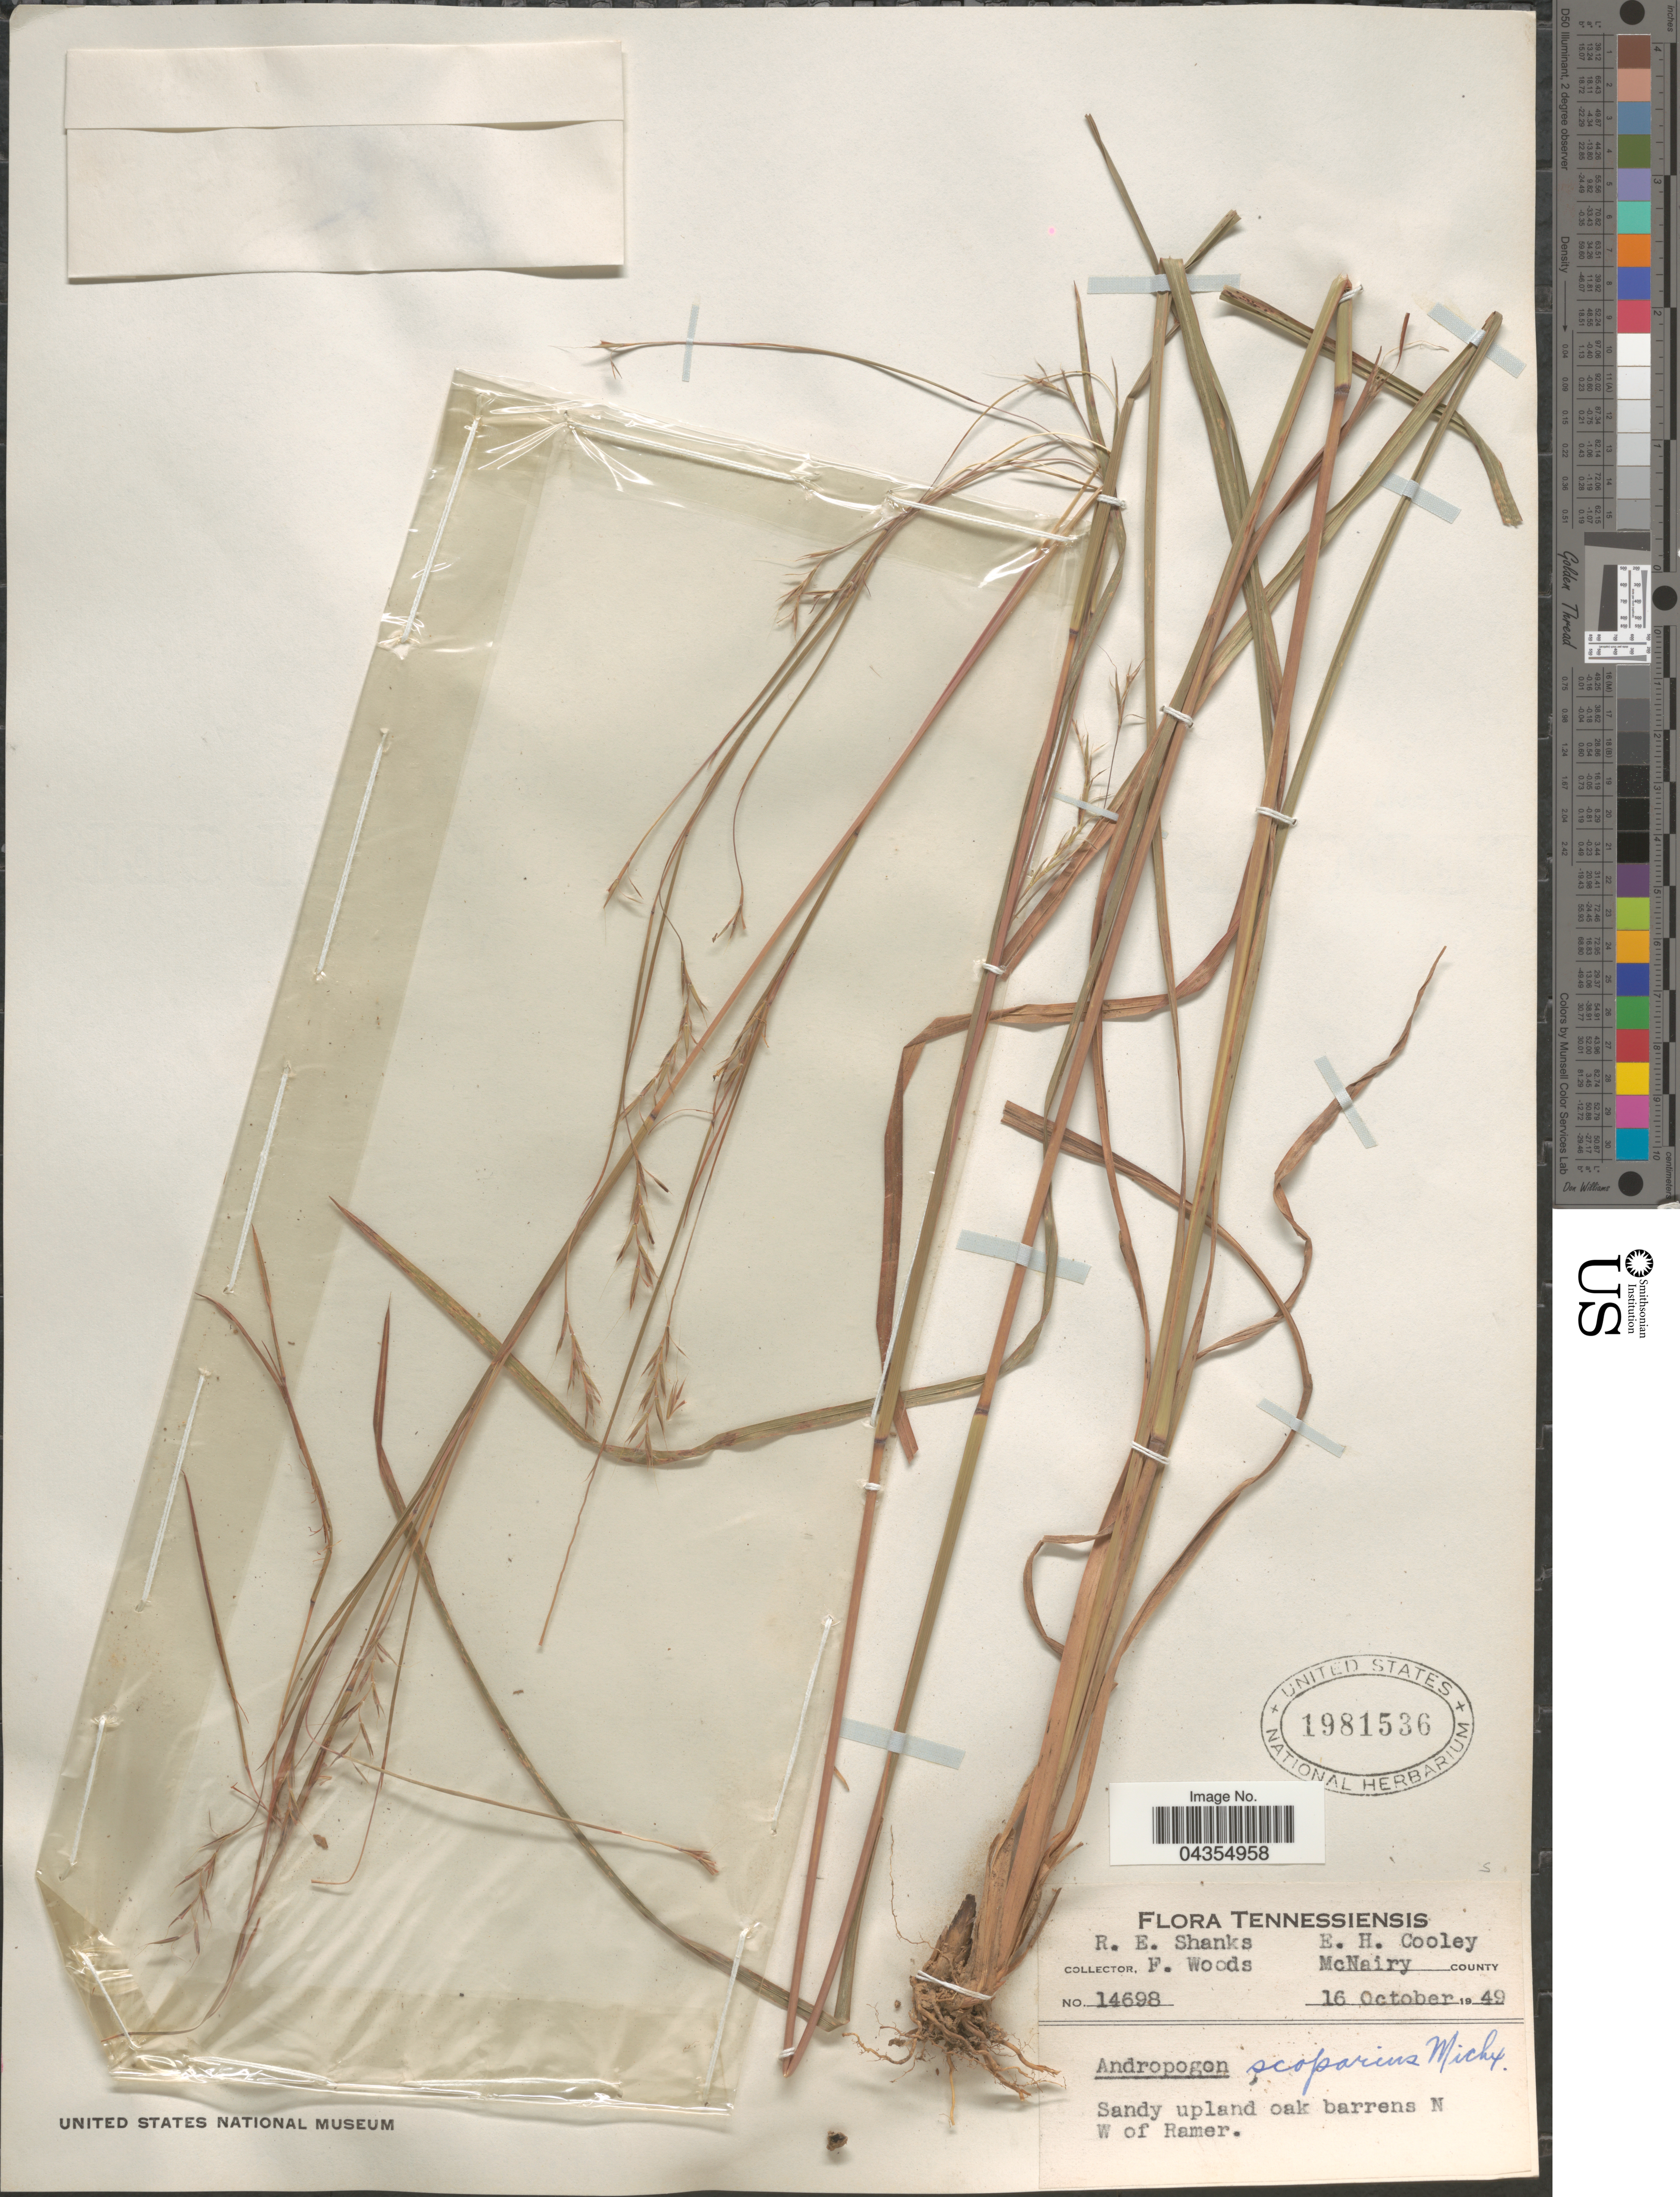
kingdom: Plantae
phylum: Tracheophyta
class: Liliopsida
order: Poales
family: Poaceae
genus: Schizachyrium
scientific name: Schizachyrium sanguineum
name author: (Retz.) Alston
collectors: R. Shanks, E. H. Cooley & F. Woods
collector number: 14698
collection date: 1949-10-16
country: United States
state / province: Tennessee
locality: McNairy County. Sandy upland oak barrens N W of Ramer.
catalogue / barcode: US 1981536